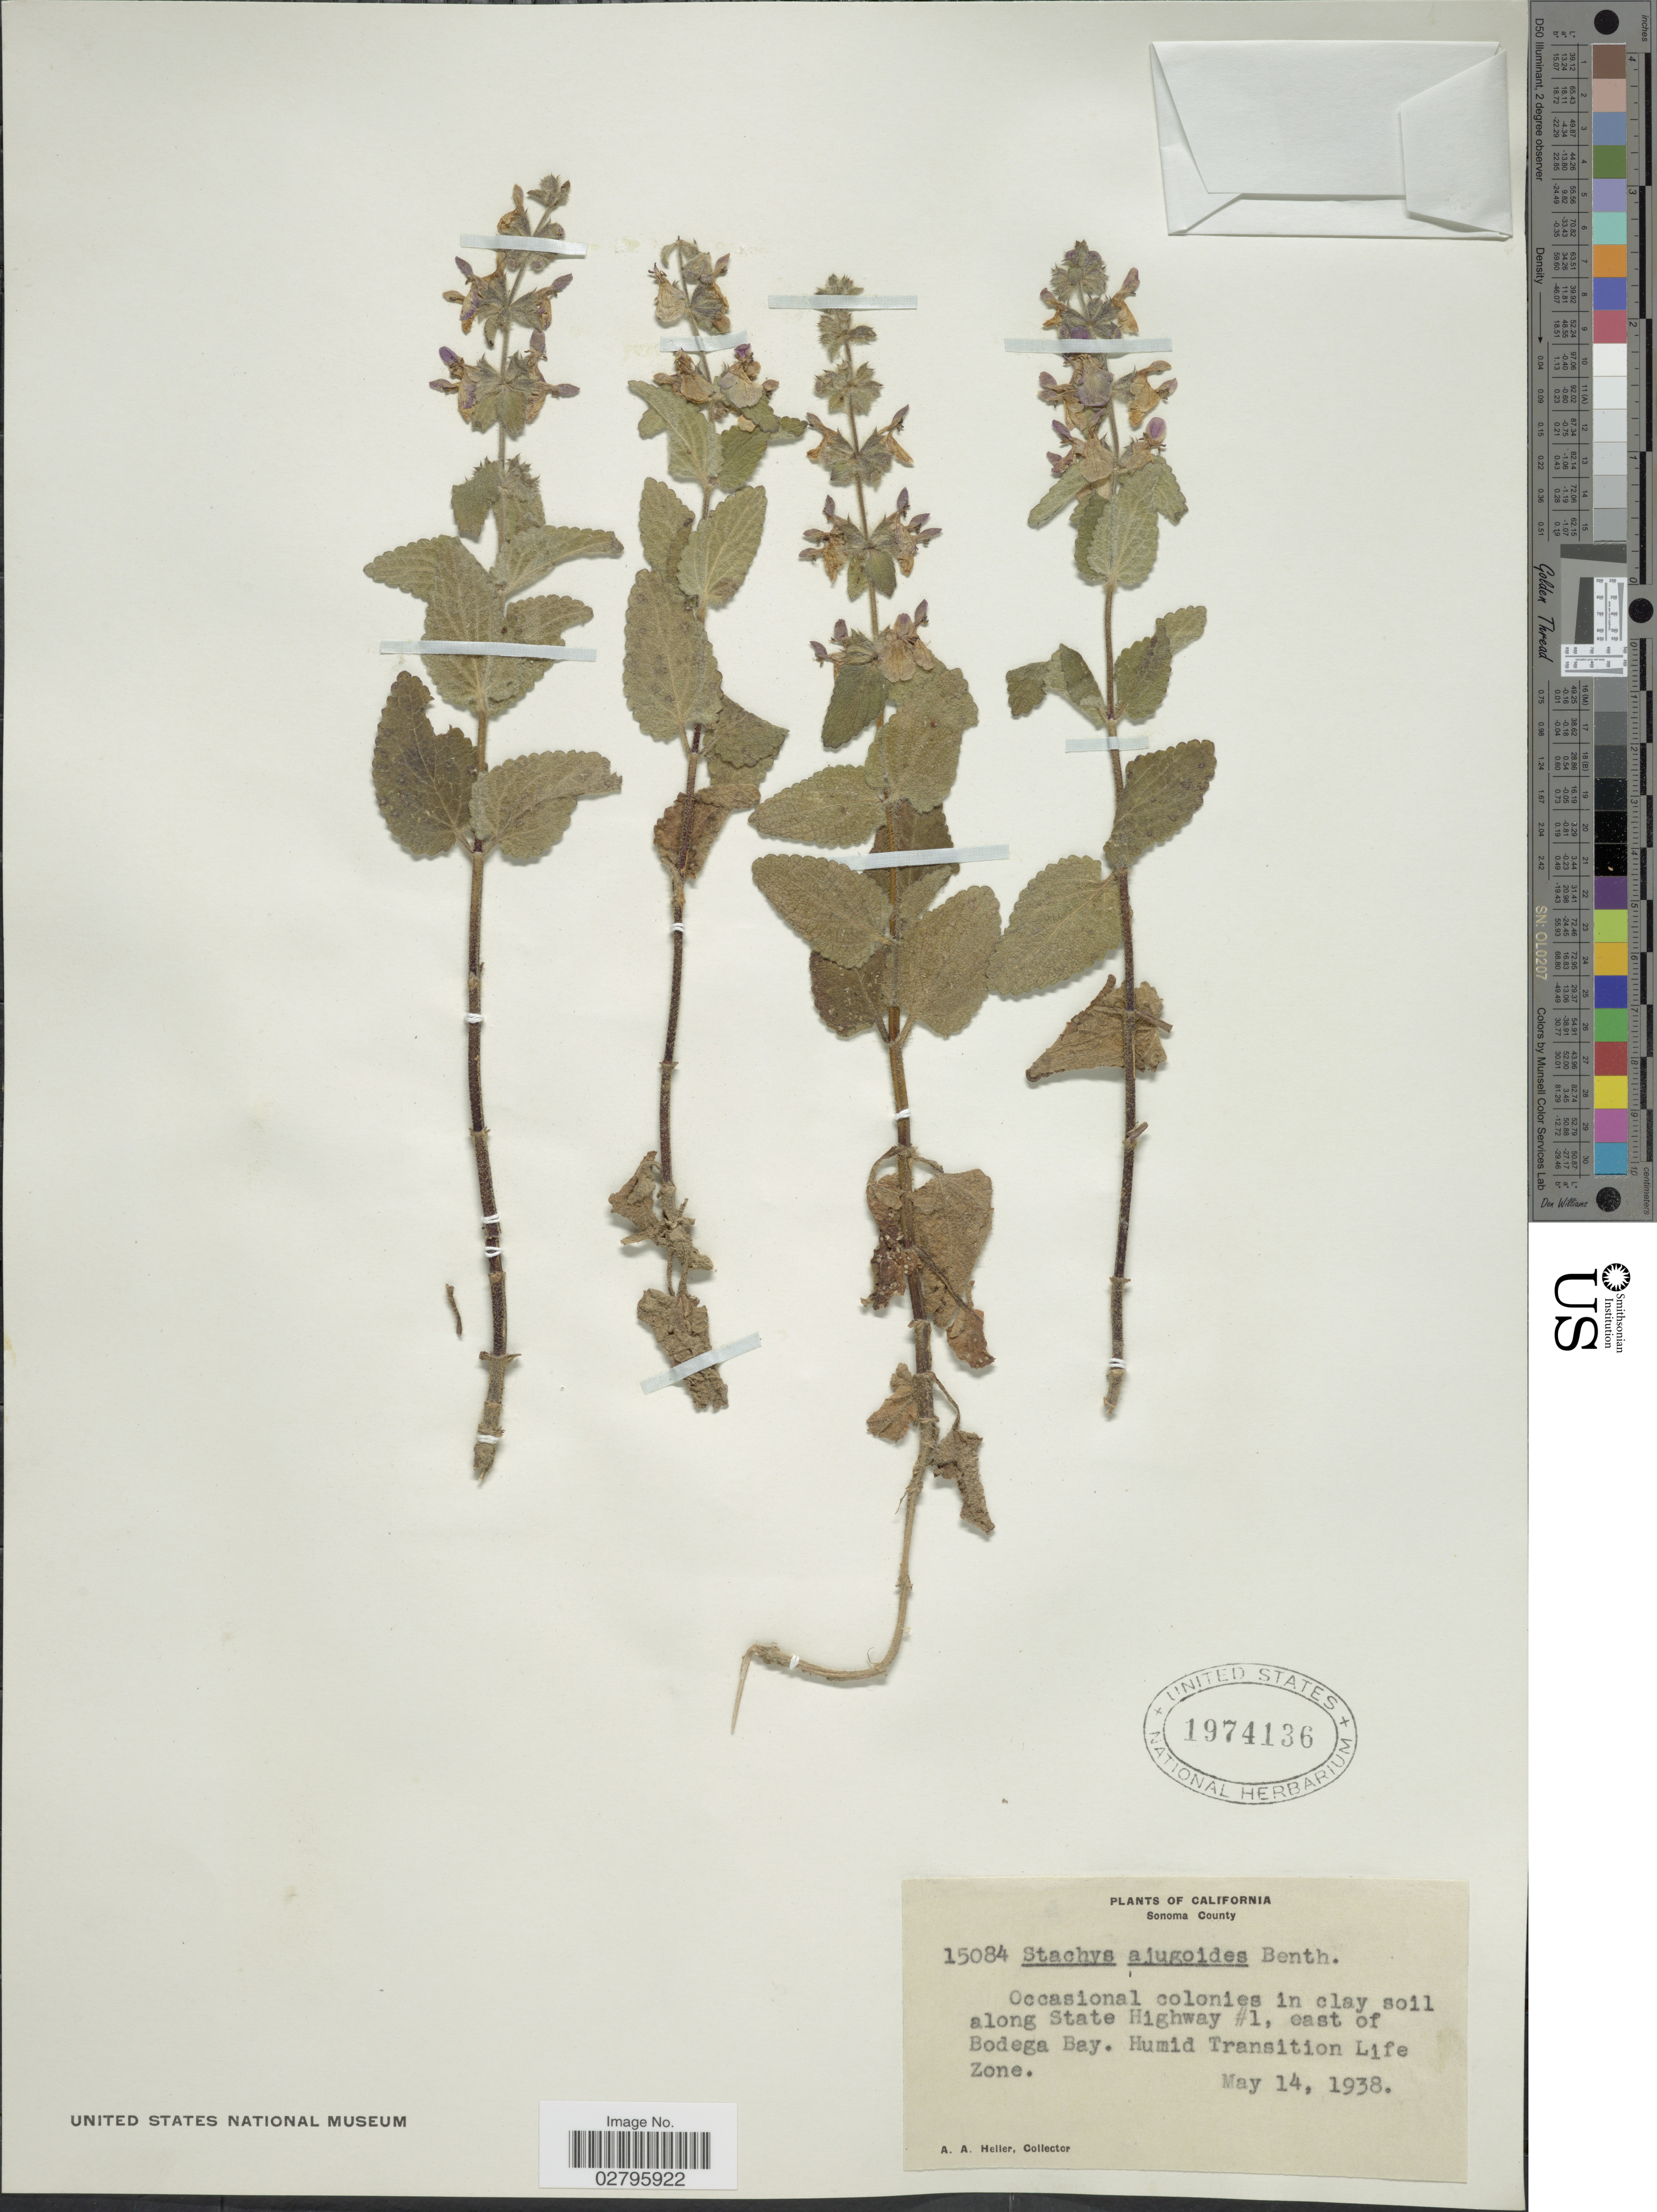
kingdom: Plantae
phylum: Tracheophyta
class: Magnoliopsida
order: Lamiales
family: Lamiaceae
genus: Stachys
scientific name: Stachys ajugoides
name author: Benth.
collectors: A. A. Heller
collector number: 15084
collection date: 1938-05-14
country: United States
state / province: California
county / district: Sonoma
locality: Sonoma County. Occasional colonies in clay soil along State Highway #1, east of Bodega Bay. Humid Transition Life Zone.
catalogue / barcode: US 1974136